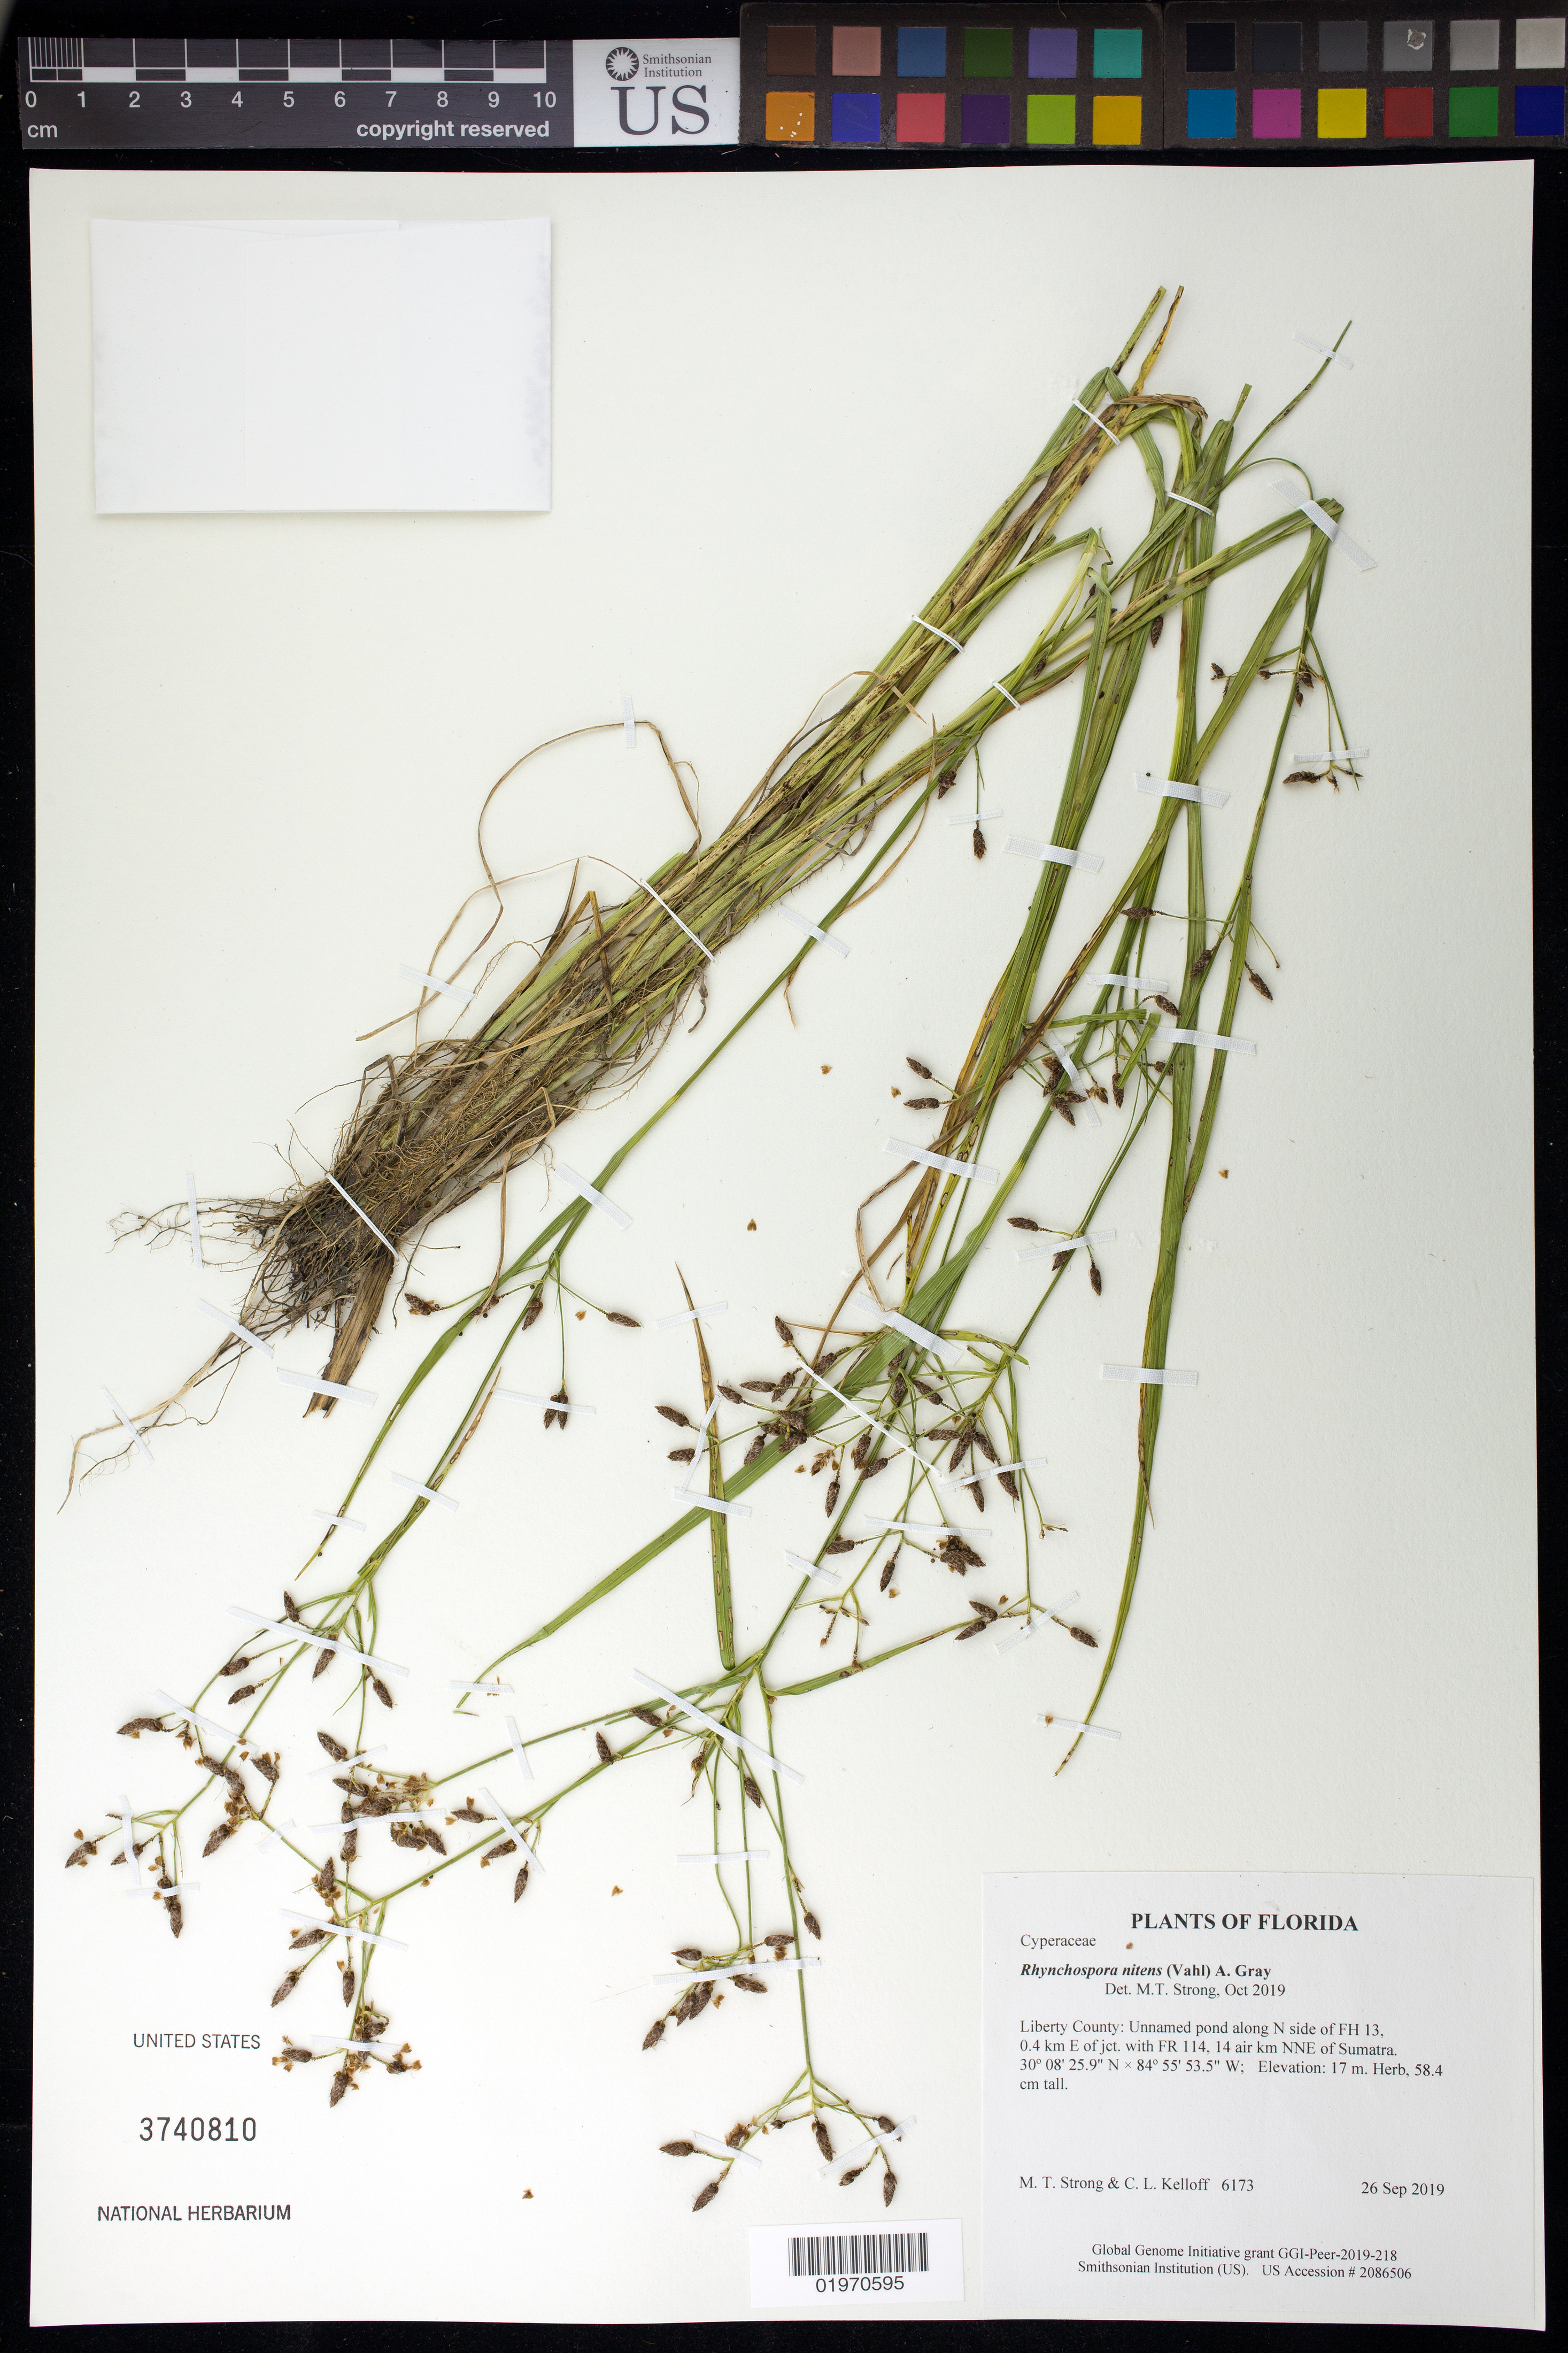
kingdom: Plantae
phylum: Tracheophyta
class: Liliopsida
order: Poales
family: Cyperaceae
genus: Rhynchospora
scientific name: Rhynchospora nitens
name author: (Vahl) A. Gray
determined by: Strong, Mark T., (BOT), Smithsonian Institution - National Museum of Natural History (UNITED STATES)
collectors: M. T. Strong & C. L. Kelloff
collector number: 6173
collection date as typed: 26 Sep 2019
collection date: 2019-09-26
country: United States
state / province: Florida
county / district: Liberty County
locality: Unnamed pond along N side of FH 13, 0.4 km E of jct. with FR 114, 14 air km NNE of Sumatra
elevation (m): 17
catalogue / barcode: US 3740810